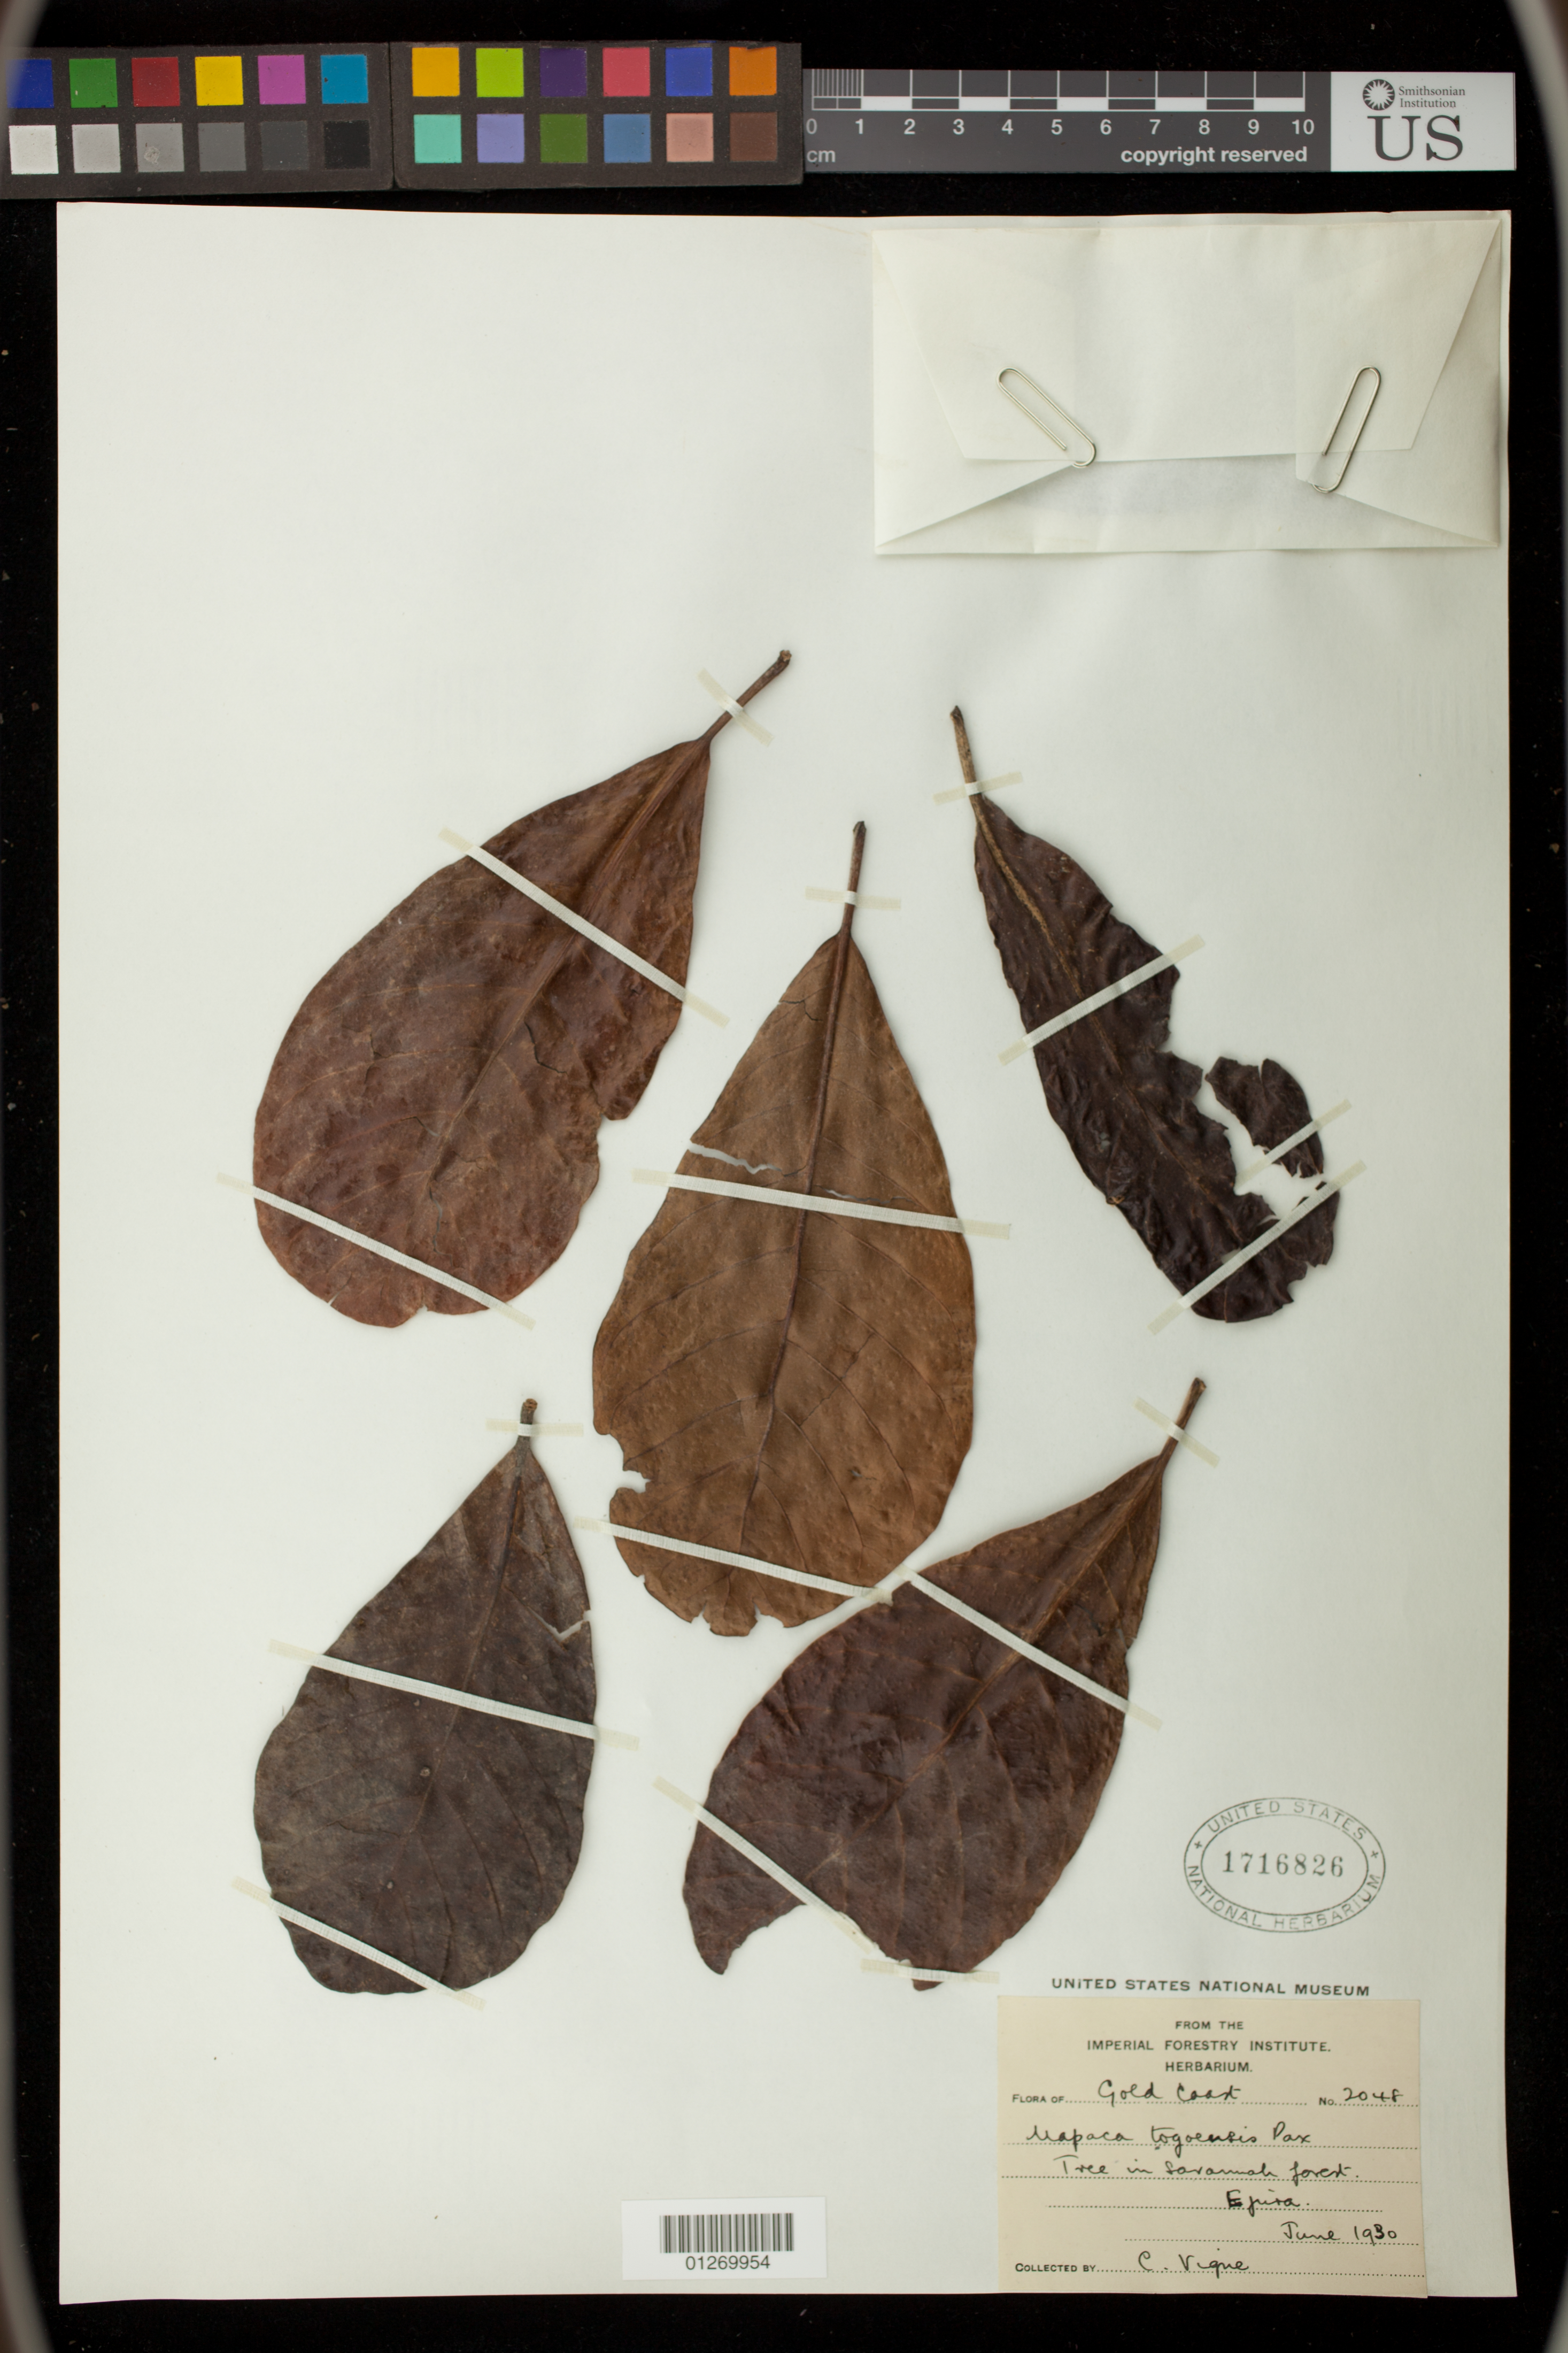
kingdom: Plantae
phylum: Tracheophyta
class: Magnoliopsida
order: Malpighiales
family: Phyllanthaceae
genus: Uapaca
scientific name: Uapaca togoensis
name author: Pax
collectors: C. Vigne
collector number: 2048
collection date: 1930-06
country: Ghana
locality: Gold Coast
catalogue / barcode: US 1716826